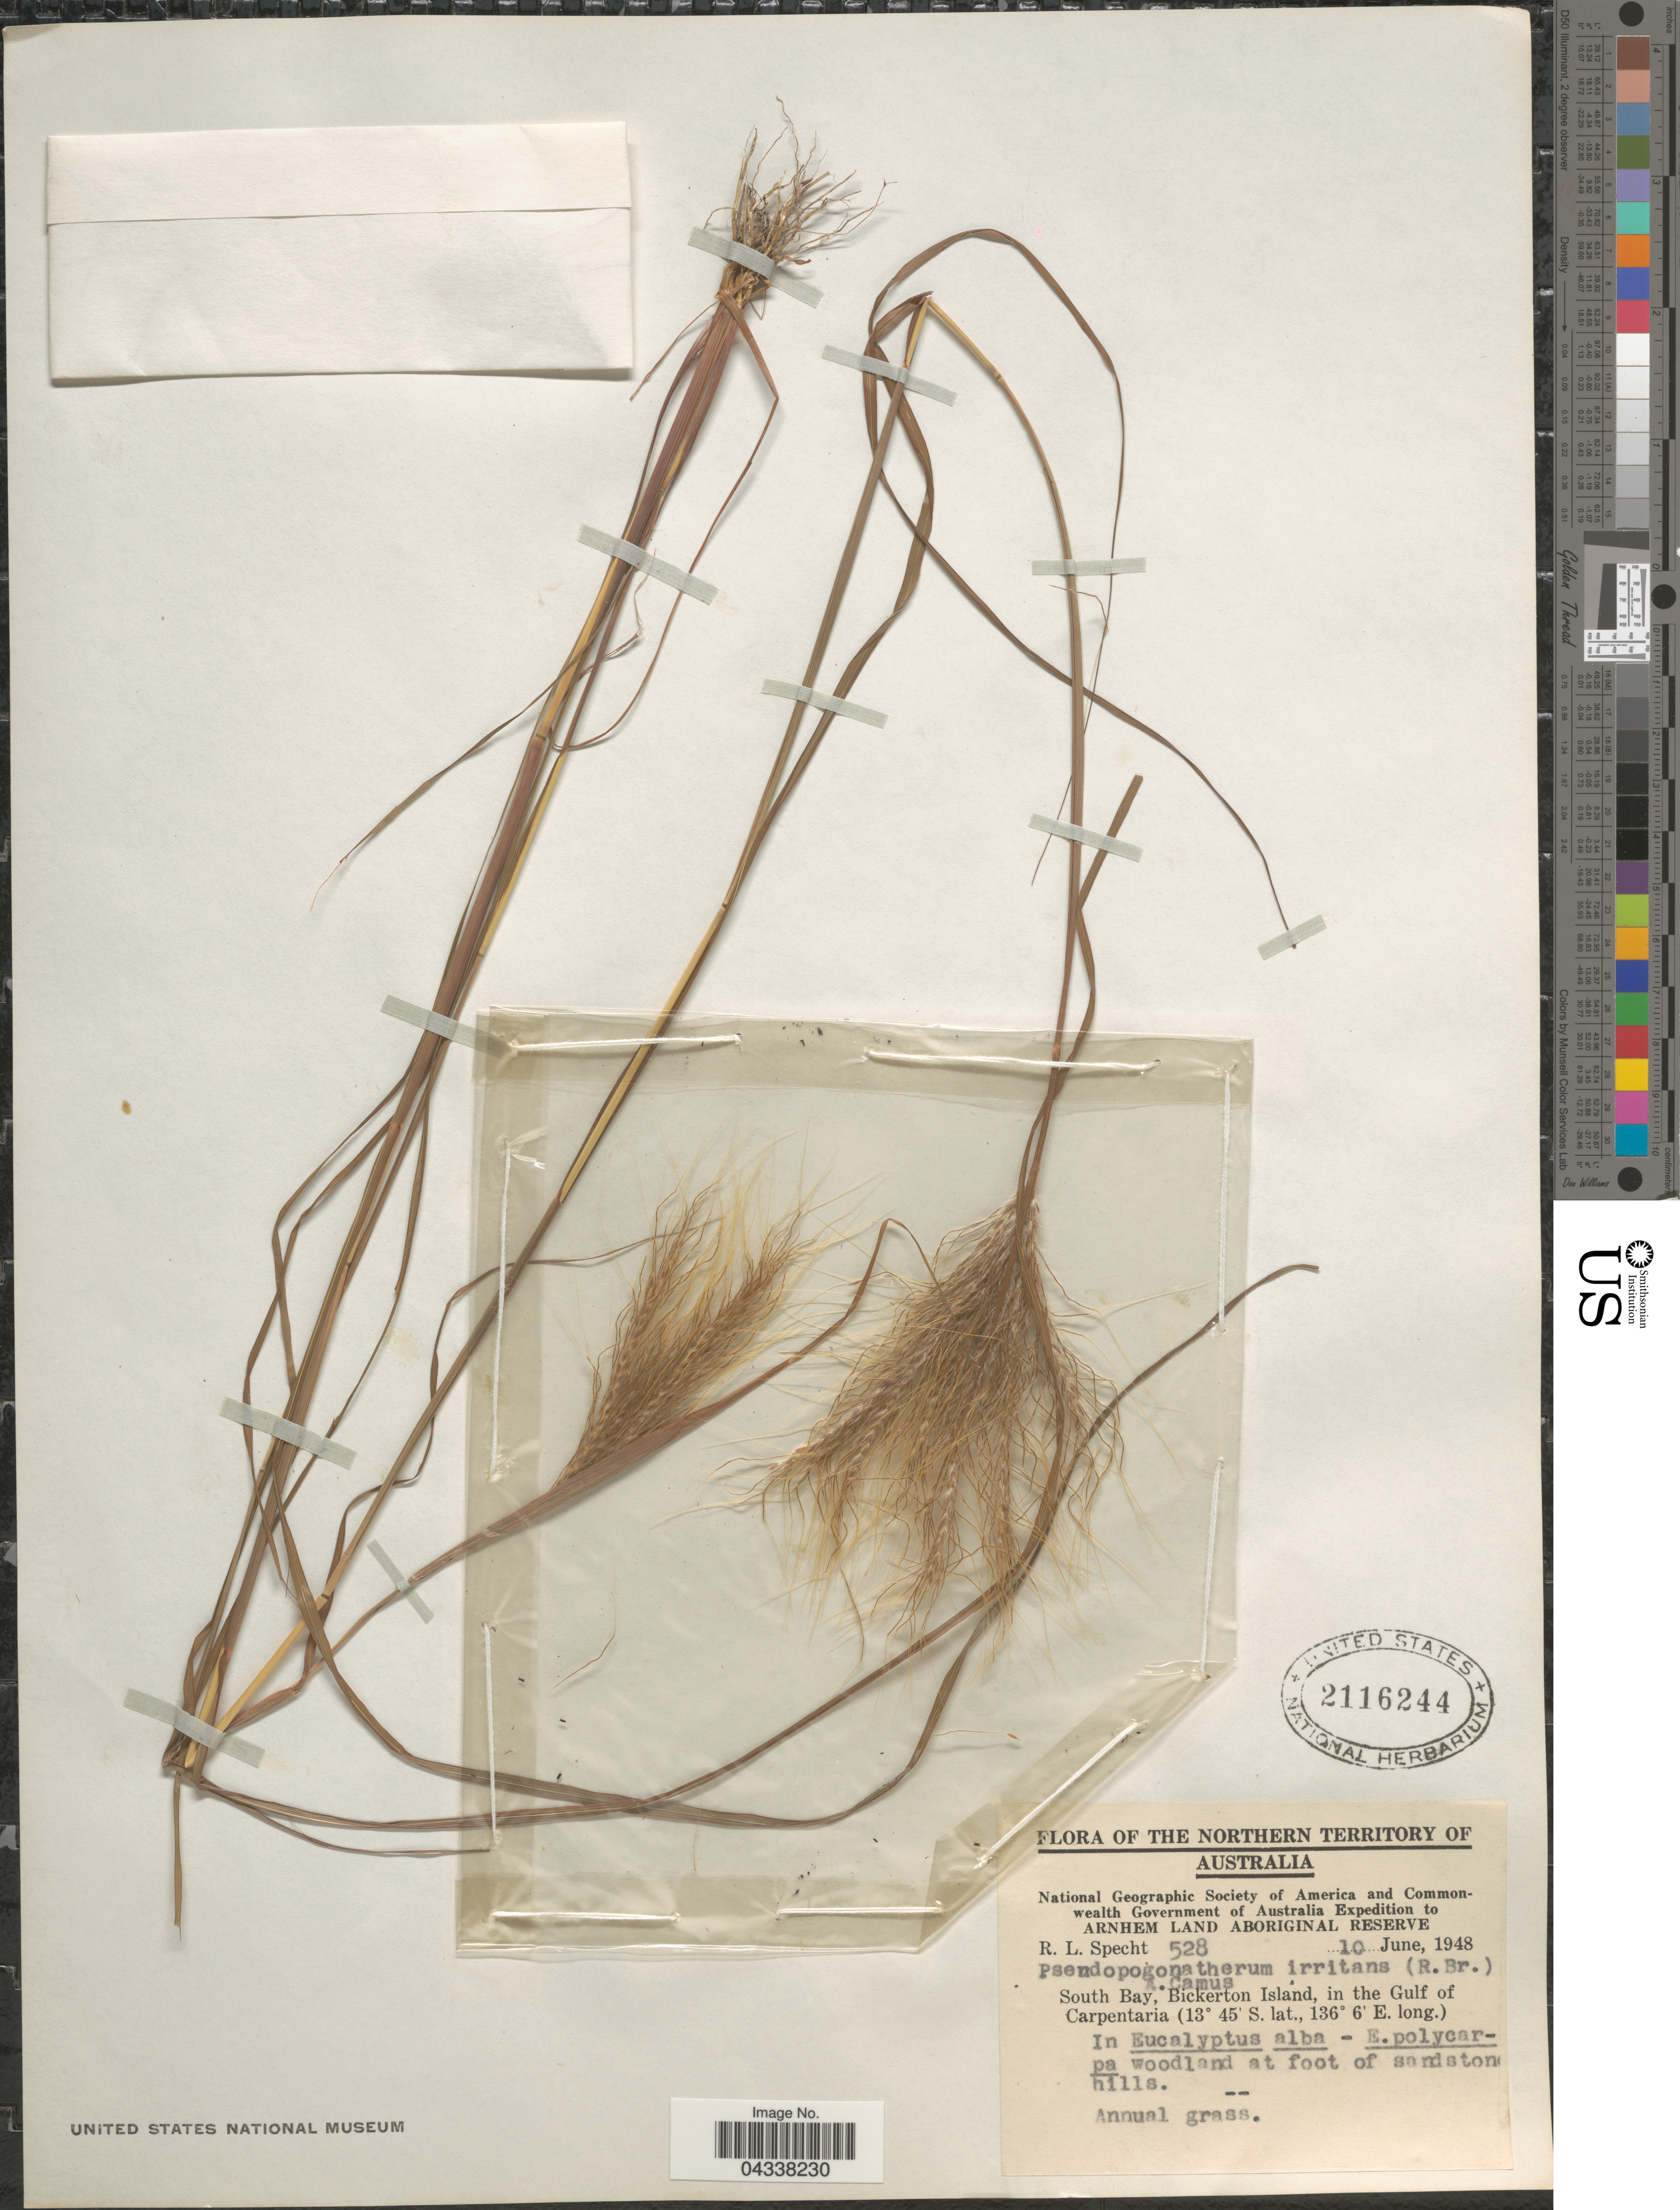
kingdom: Plantae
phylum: Tracheophyta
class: Liliopsida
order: Poales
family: Poaceae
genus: Pseudopogonatherum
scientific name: Pseudopogonatherum irritans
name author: (R. Br.) A. Camus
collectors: R. L. Specht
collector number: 528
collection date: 1948-06-10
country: Australia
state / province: Northern Territory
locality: National Geographic Society of America and Commonwealth Government of Australia Expedition to Arnhem Land Aboriginal Reserve. South Bay, Bickerton Island, in the Gulf of Carpentaria. At foot of sandstone hills.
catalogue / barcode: US 2116244